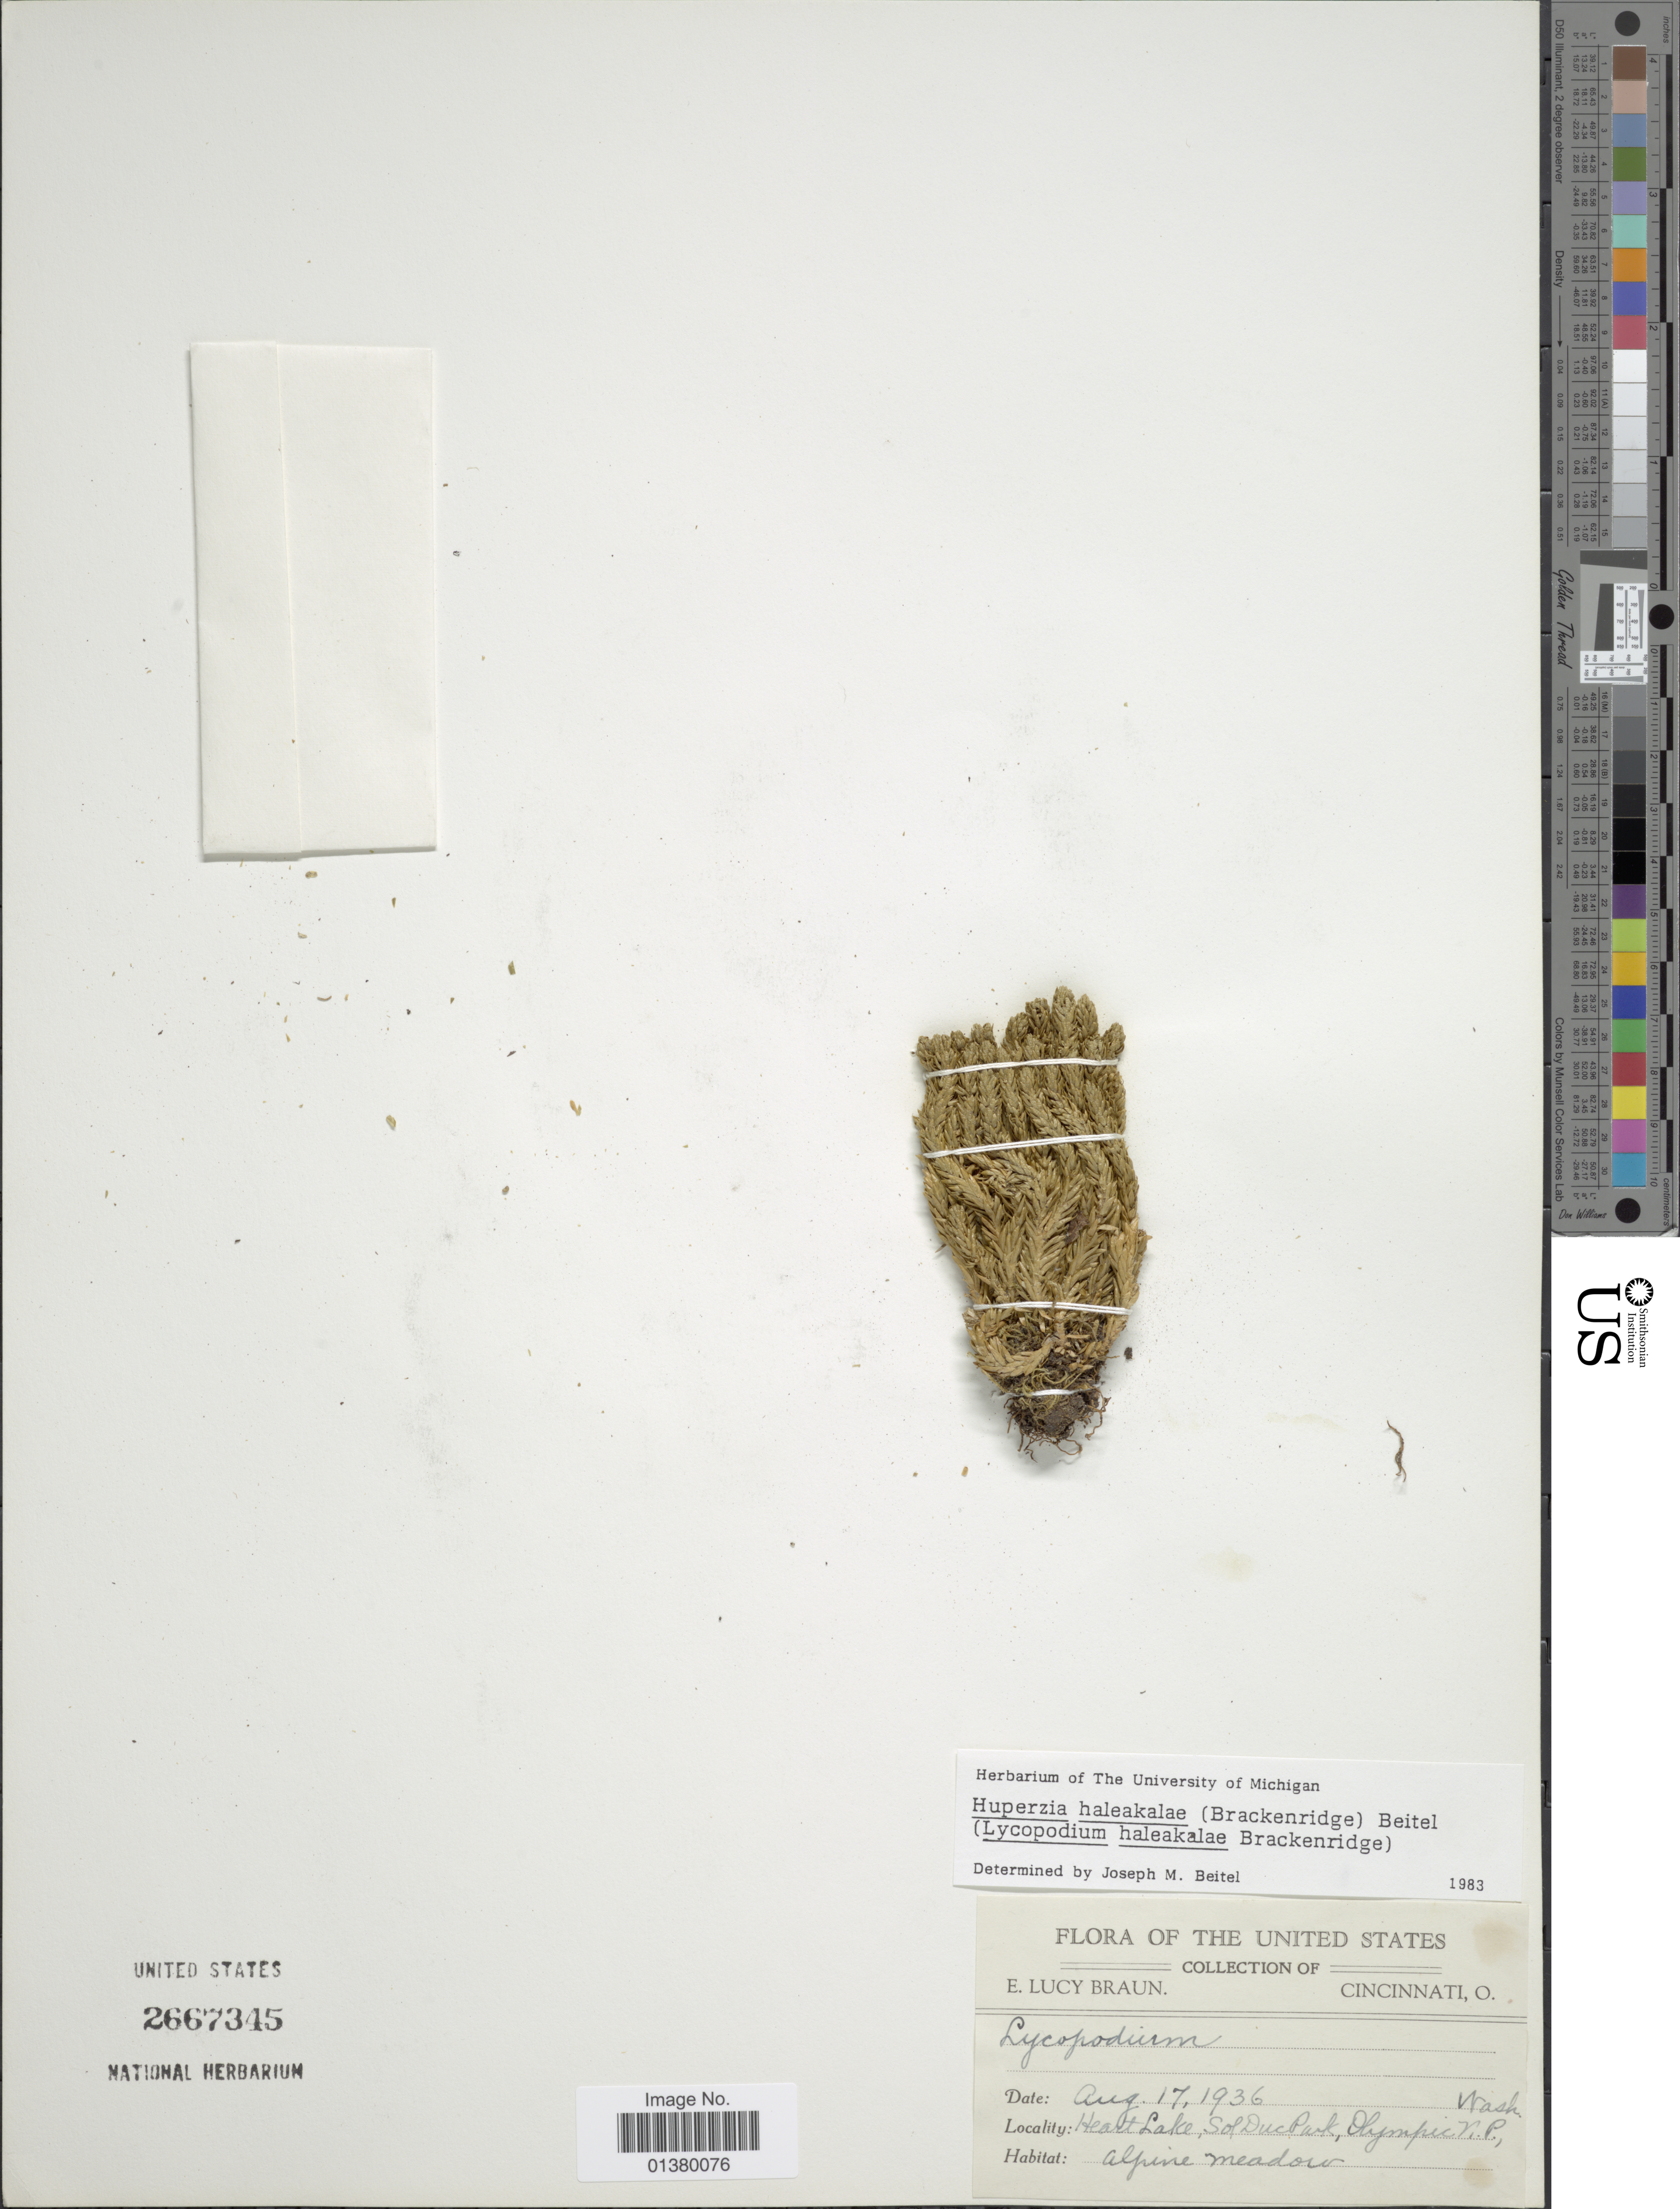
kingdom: Plantae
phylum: Tracheophyta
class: Lycopodiopsida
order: Lycopodiales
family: Lycopodiaceae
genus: Huperzia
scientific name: Huperzia haleakalae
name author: (Brack.) Holub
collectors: E. L. Braun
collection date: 1936-08-17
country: United States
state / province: Washington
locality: Heart lake, S of Duc park, Olympic N.P.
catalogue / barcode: US 2667345